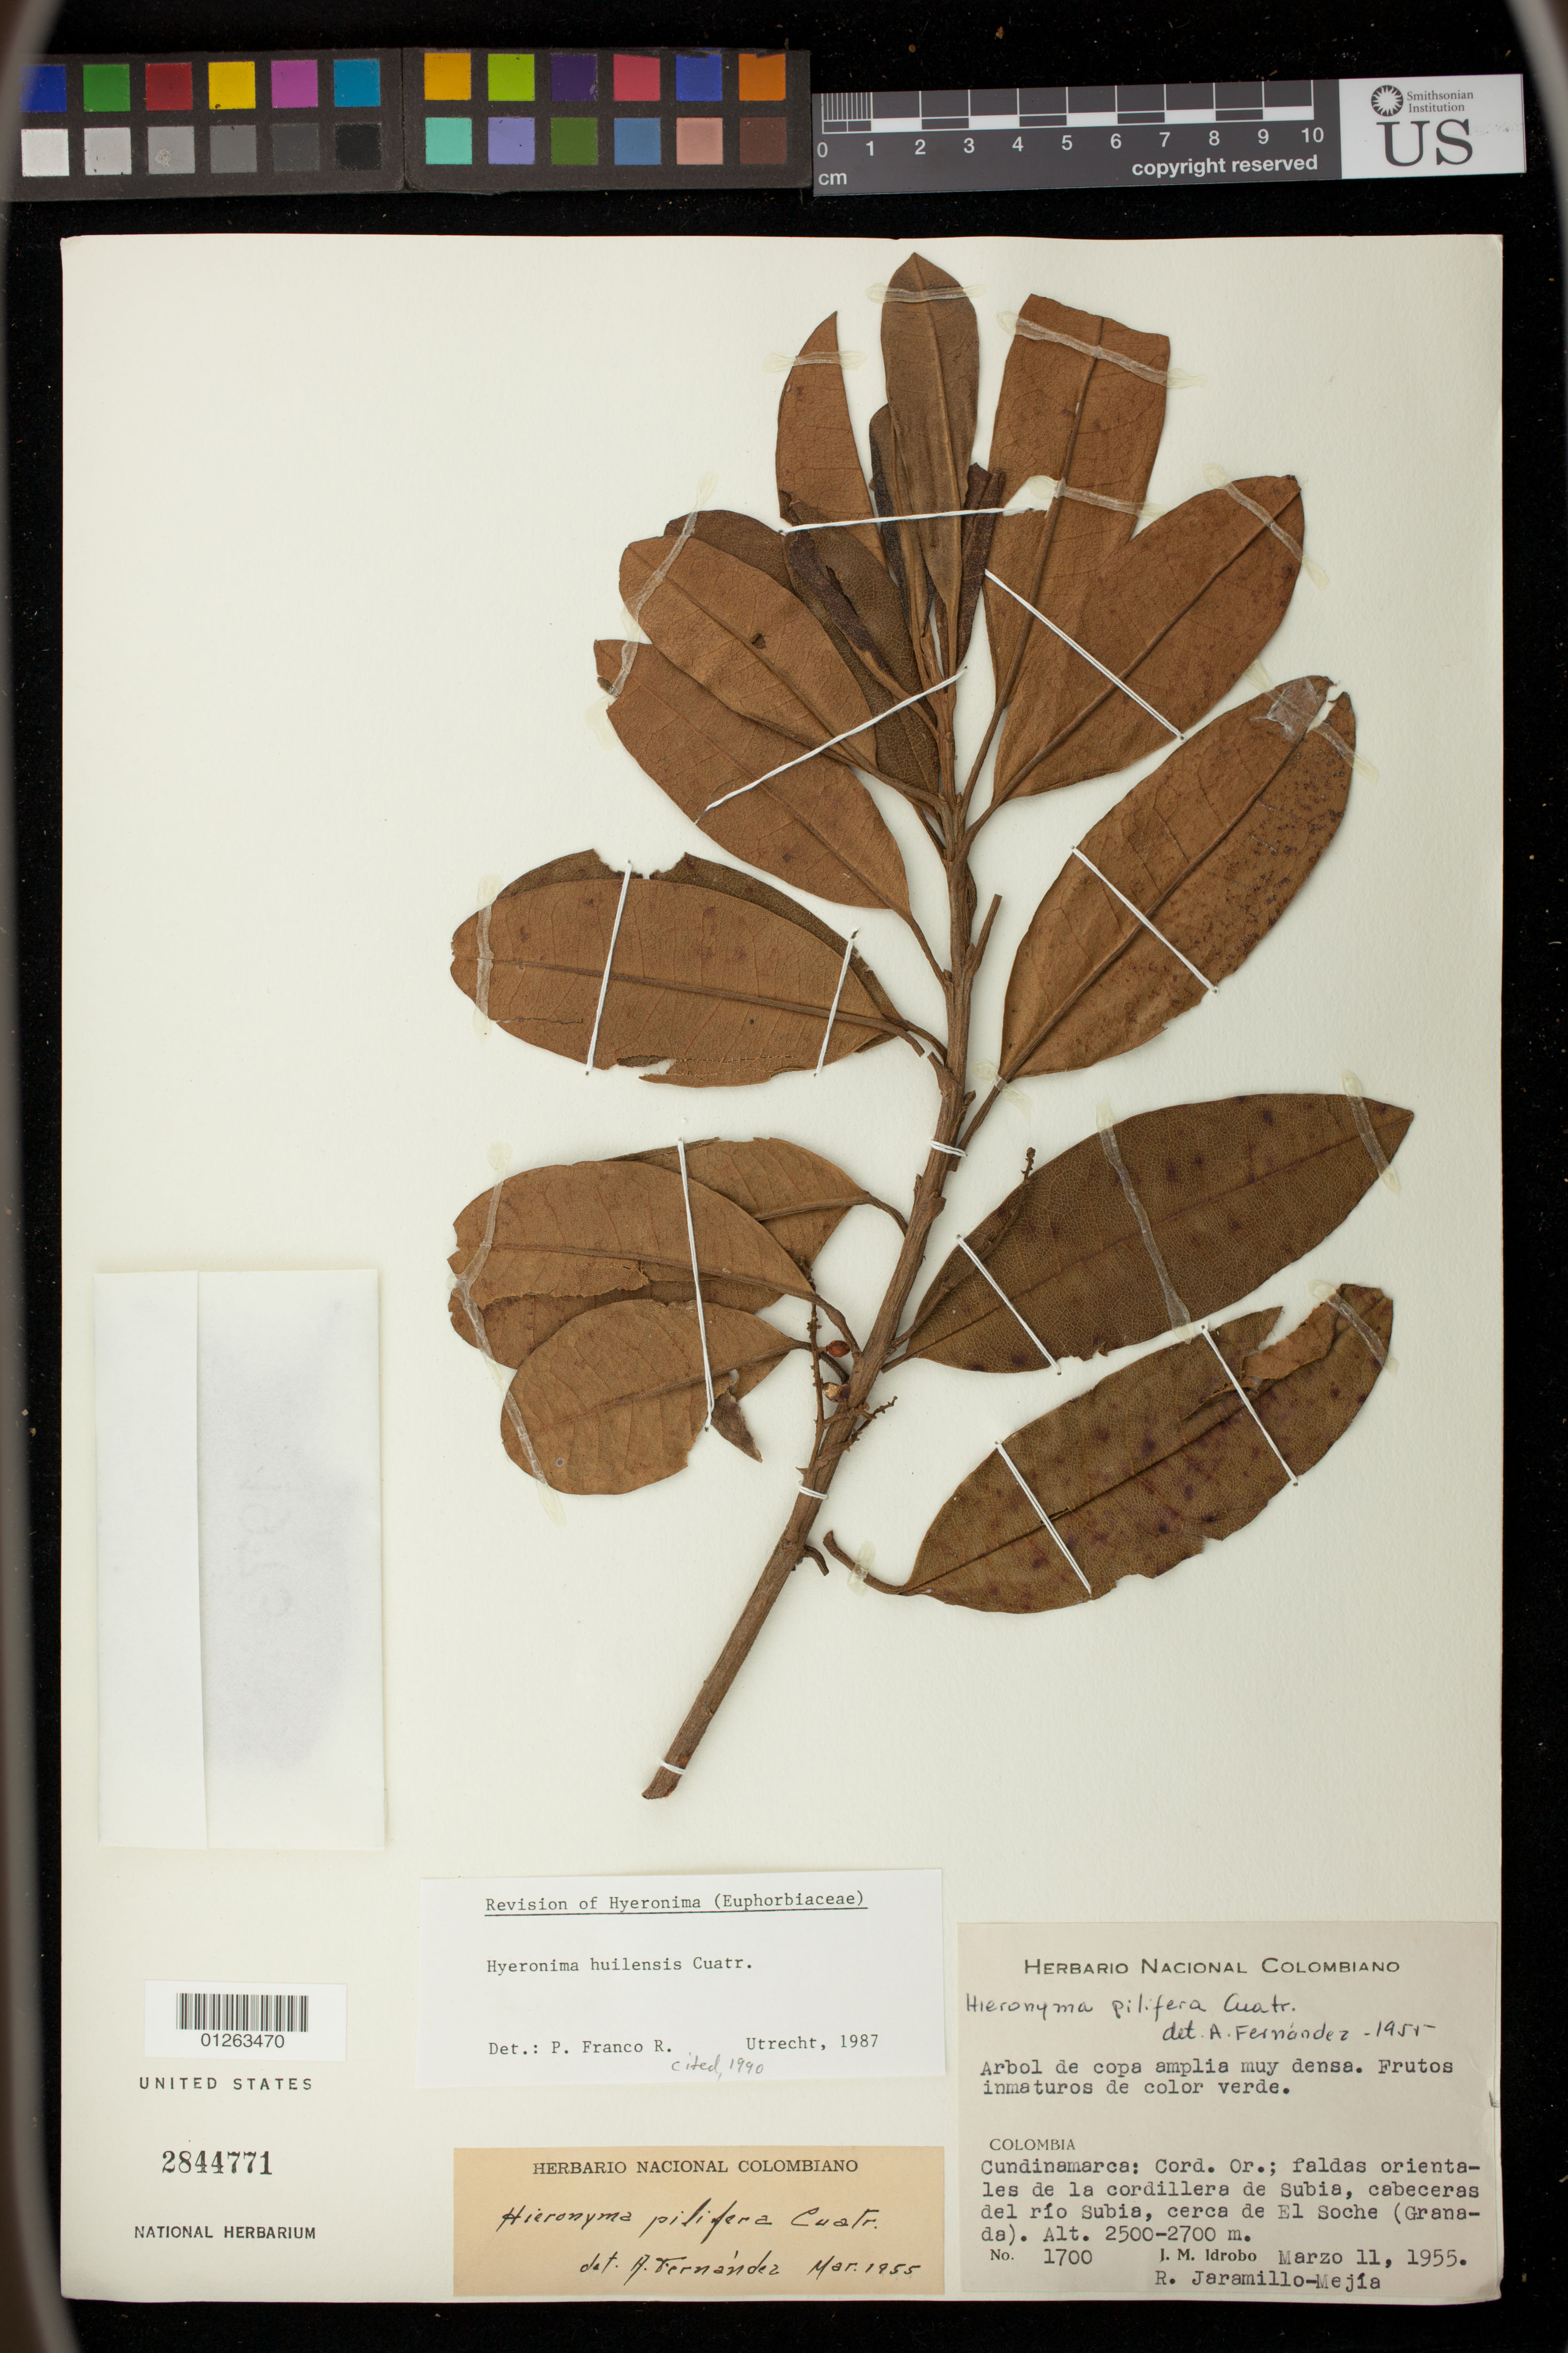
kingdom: Plantae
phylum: Tracheophyta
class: Magnoliopsida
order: Malpighiales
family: Phyllanthaceae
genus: Hieronyma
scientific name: Hieronyma huilensis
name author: Cuatrec.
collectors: J. M. Idrobo & R. Jaramillo M.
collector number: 1700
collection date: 1955-03-11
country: Colombia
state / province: Cundinamarca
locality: Cord. Or.; faldas orientales de la cordillera de Subia, cabeceras del rio Subia, cerca de El Soche (Granada).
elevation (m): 2500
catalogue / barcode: US 2844771